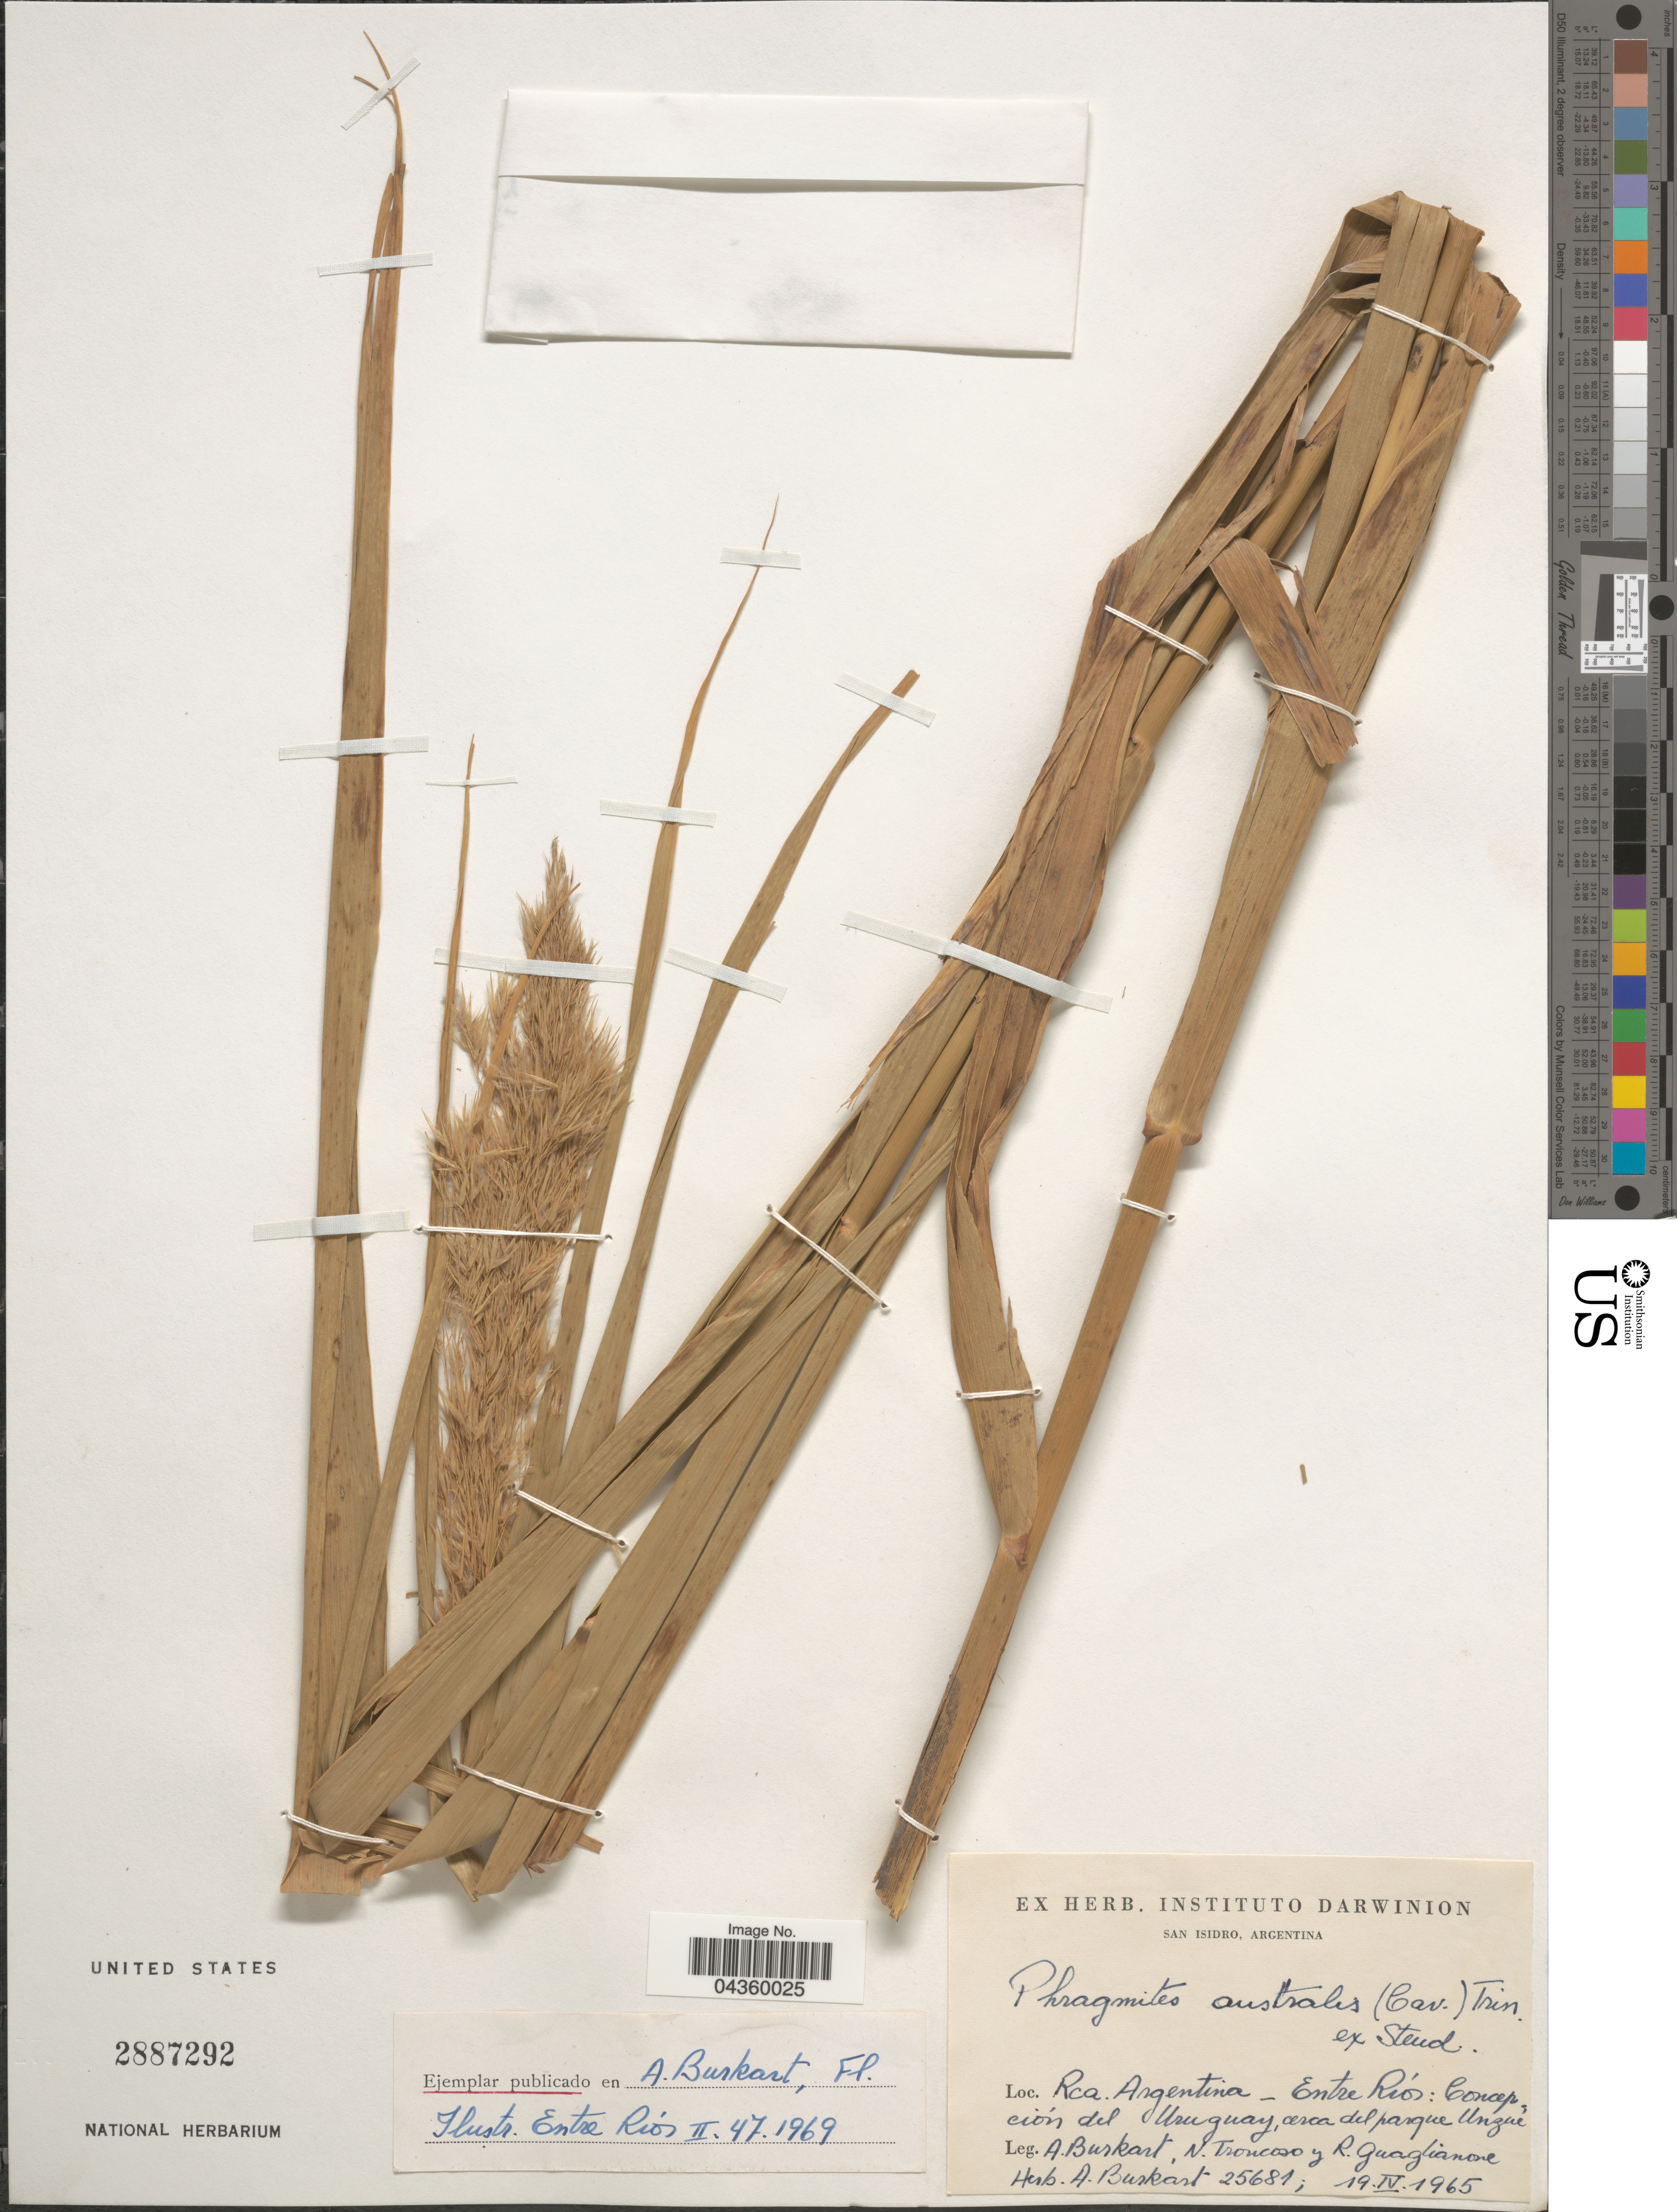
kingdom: Plantae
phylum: Tracheophyta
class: Liliopsida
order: Poales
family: Poaceae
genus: Phragmites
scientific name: Phragmites australis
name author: (Cav.) Trin. ex Steud.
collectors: A. E. Burkart, N. Troncoso & R. Guaglianone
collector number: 25681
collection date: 1965-04-19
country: Argentina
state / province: Entre Rios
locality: Rca. Argentina. Concepción del Uruguay, cerca del parque Unzue.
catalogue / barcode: US 2887292